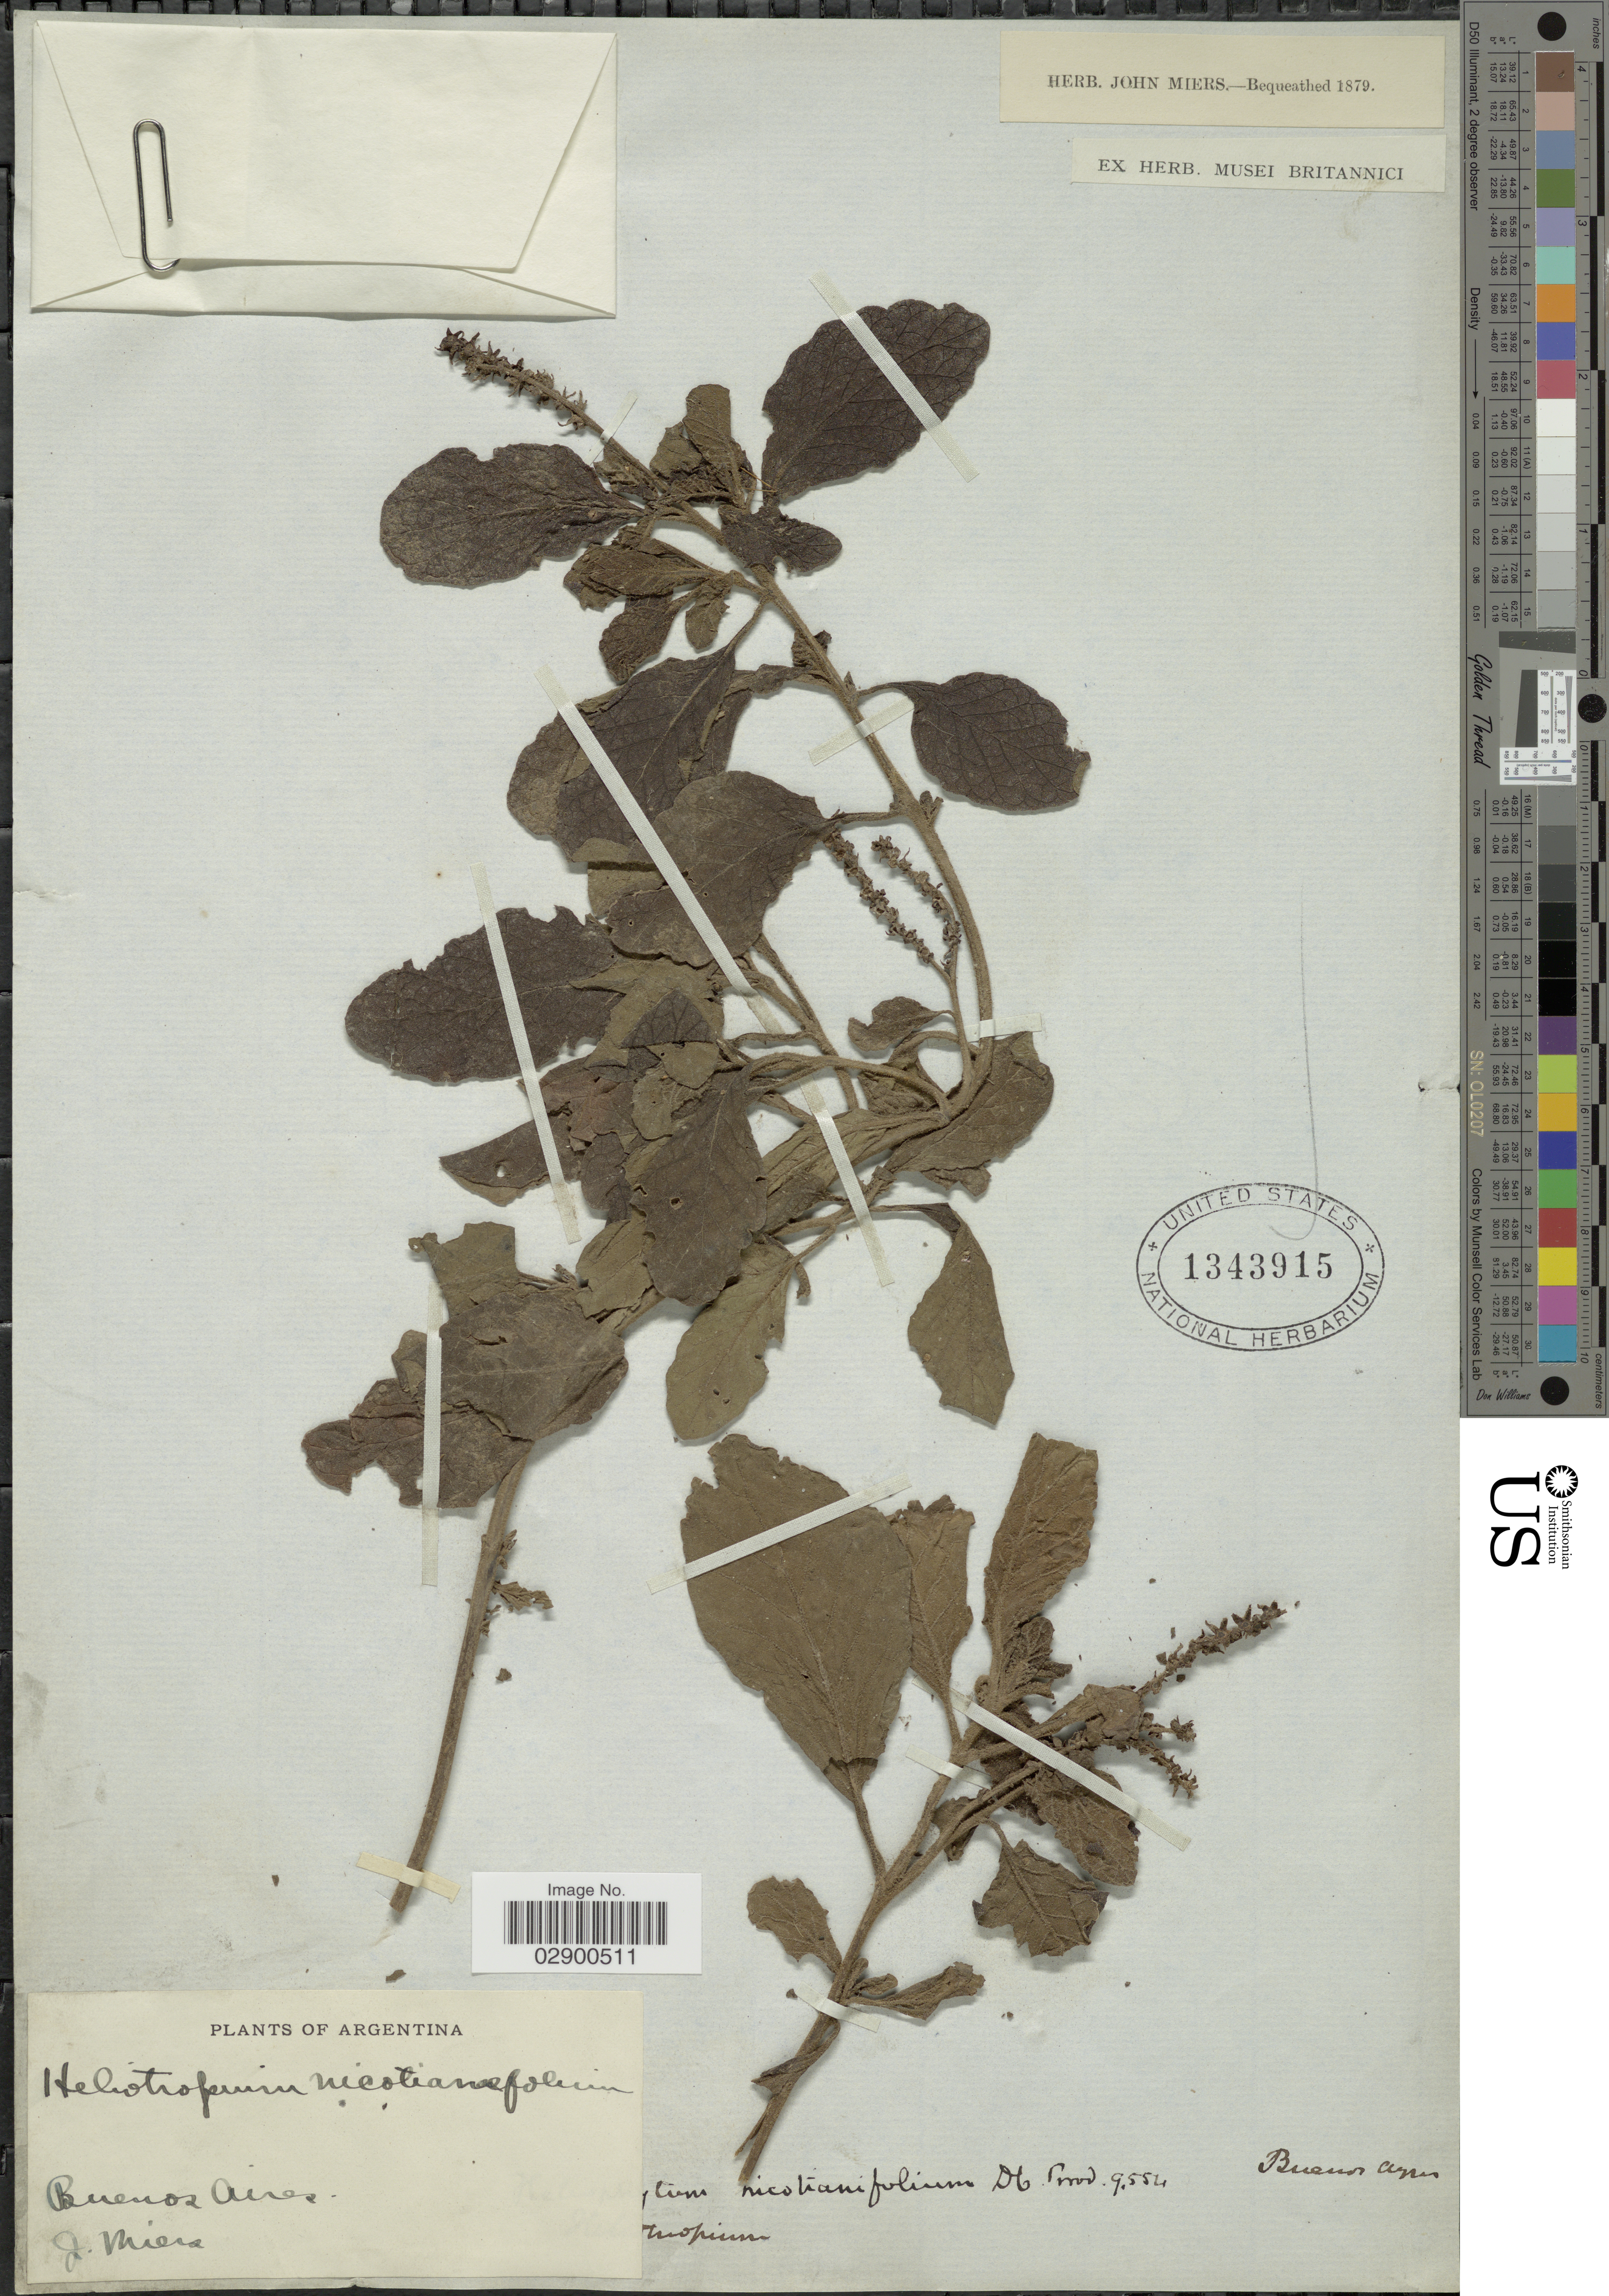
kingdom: Plantae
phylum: Tracheophyta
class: Magnoliopsida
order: Boraginales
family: Heliotropiaceae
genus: Heliotropium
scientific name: Heliotropium nicotianifolium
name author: Poir.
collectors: J. Miers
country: Argentina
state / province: Buenos Aires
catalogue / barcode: US 1343915